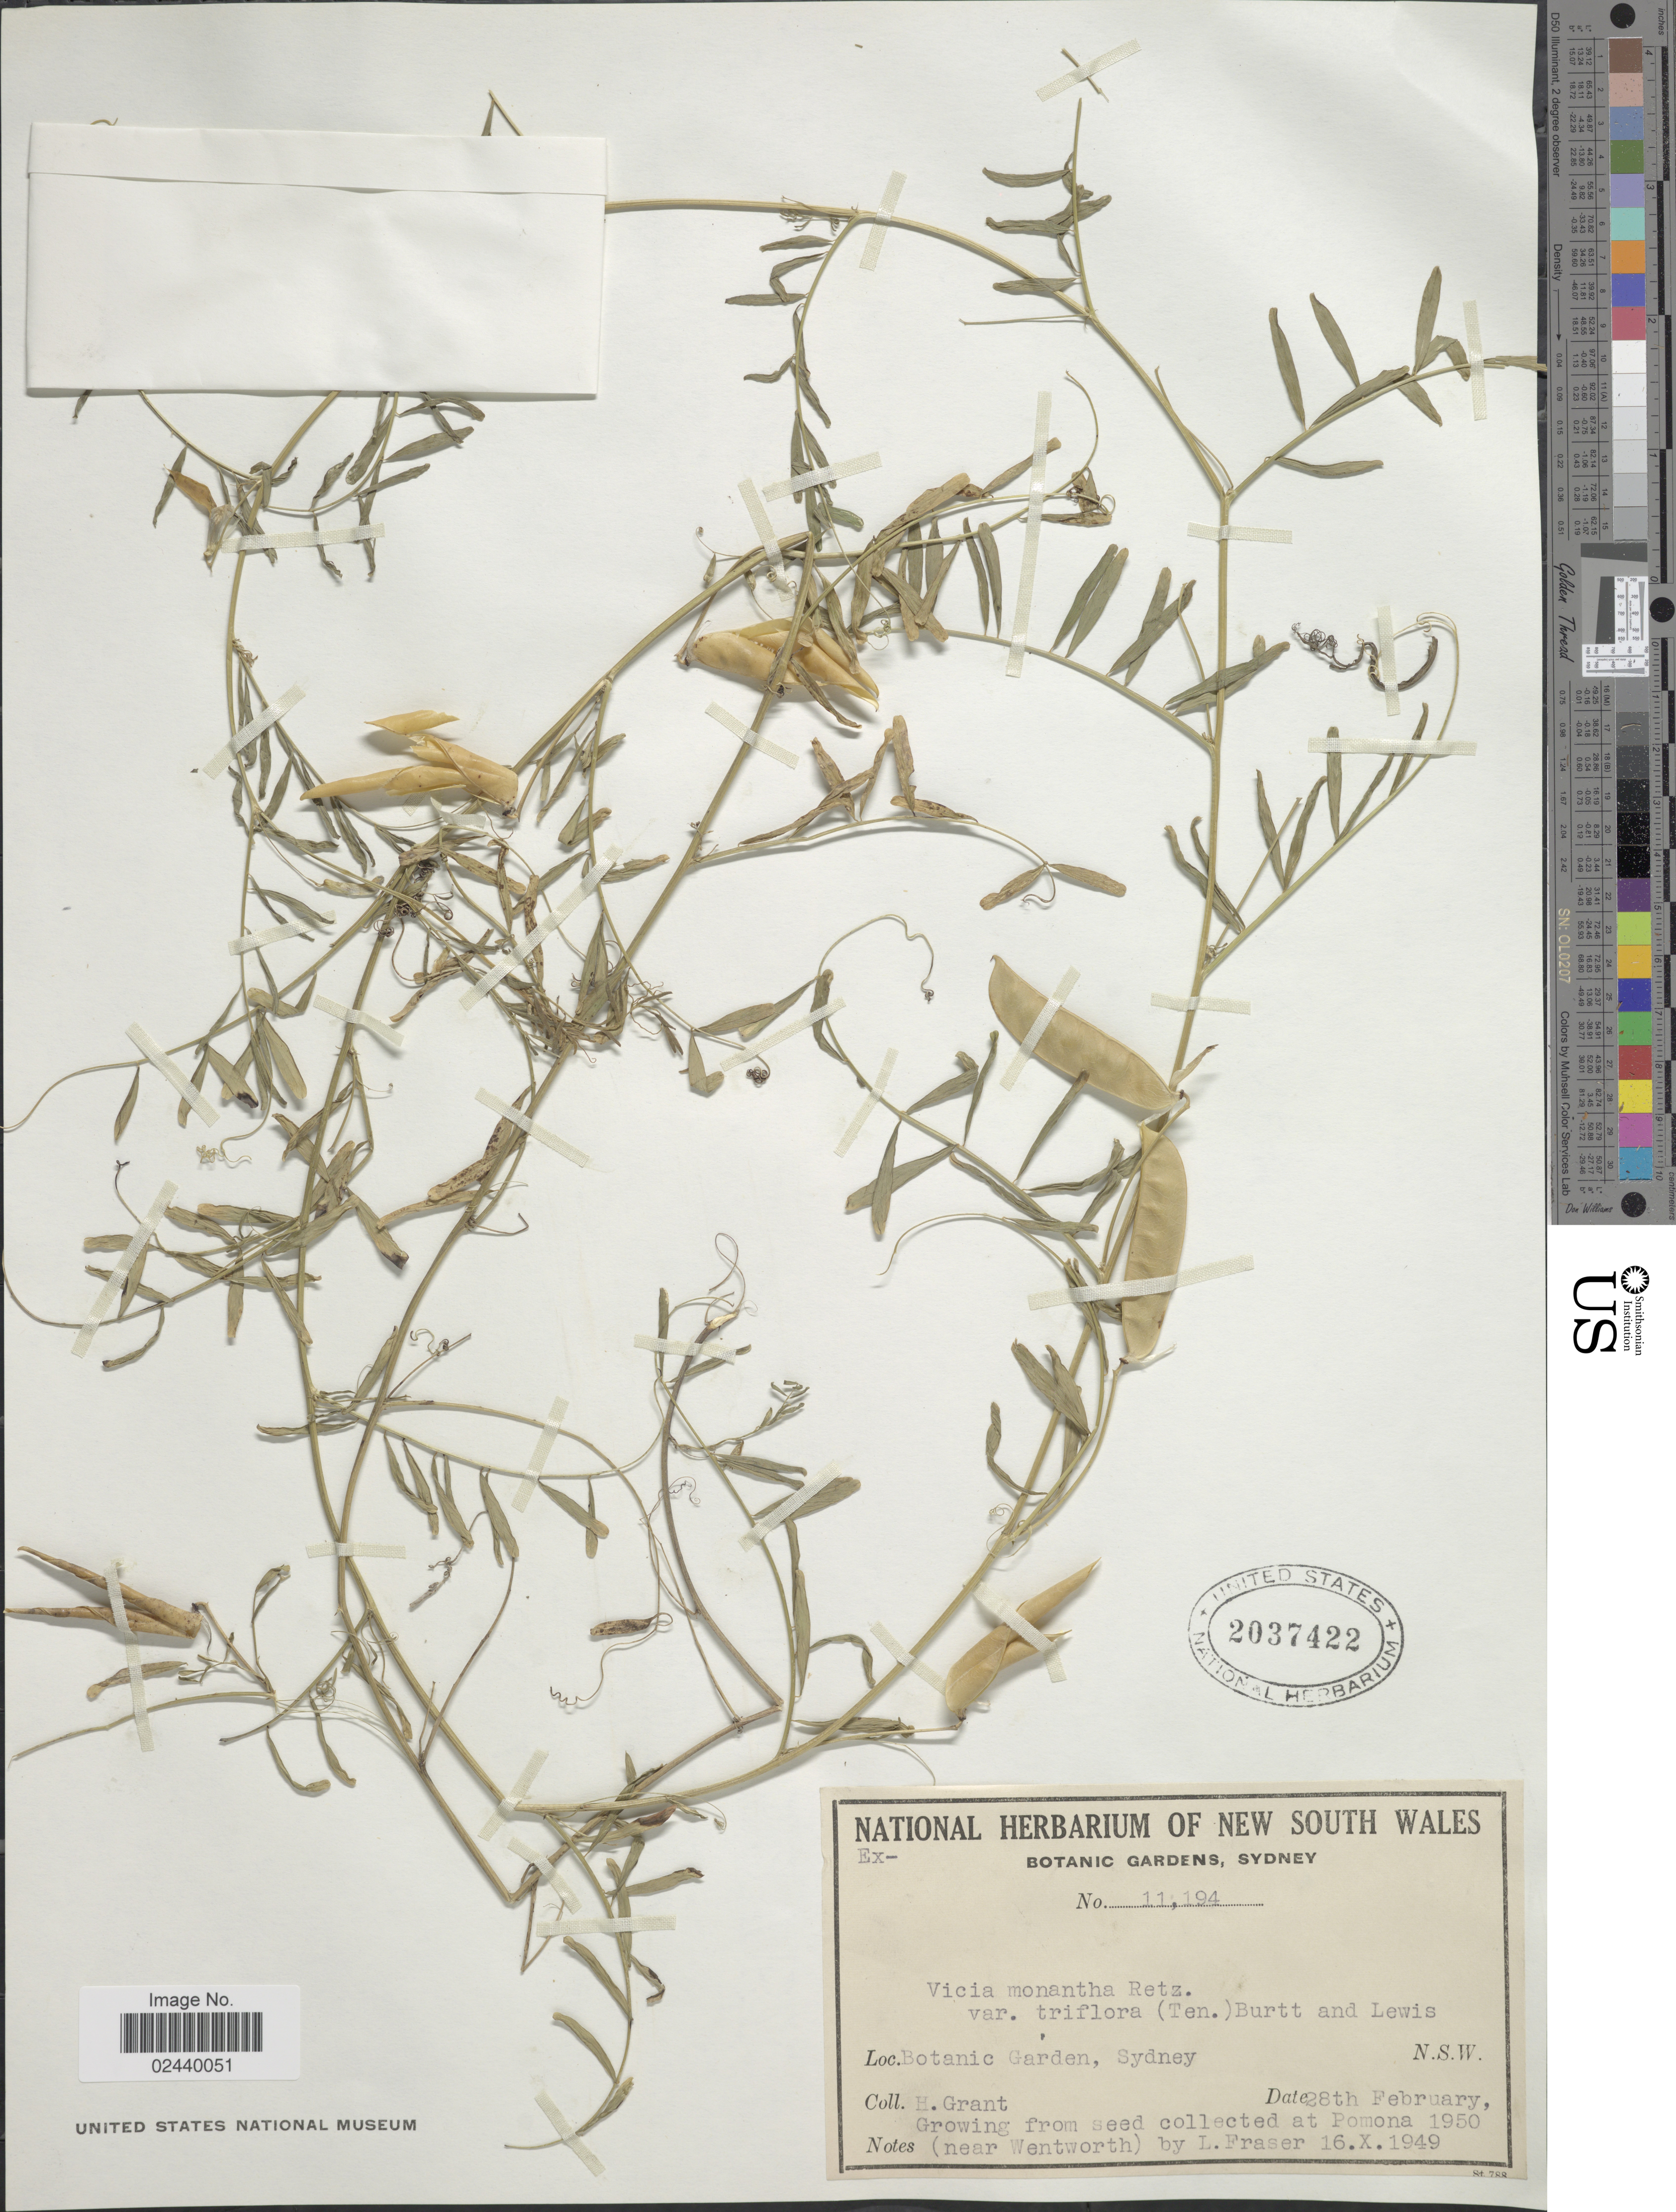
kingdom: Plantae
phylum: Tracheophyta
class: Magnoliopsida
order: Fabales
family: Fabaceae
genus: Vicia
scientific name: Vicia monantha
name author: Retz.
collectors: H. Grant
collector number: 11194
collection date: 1949-10-16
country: Australia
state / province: New South Wales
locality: Botanic Garden, Sydney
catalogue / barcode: US 2037422